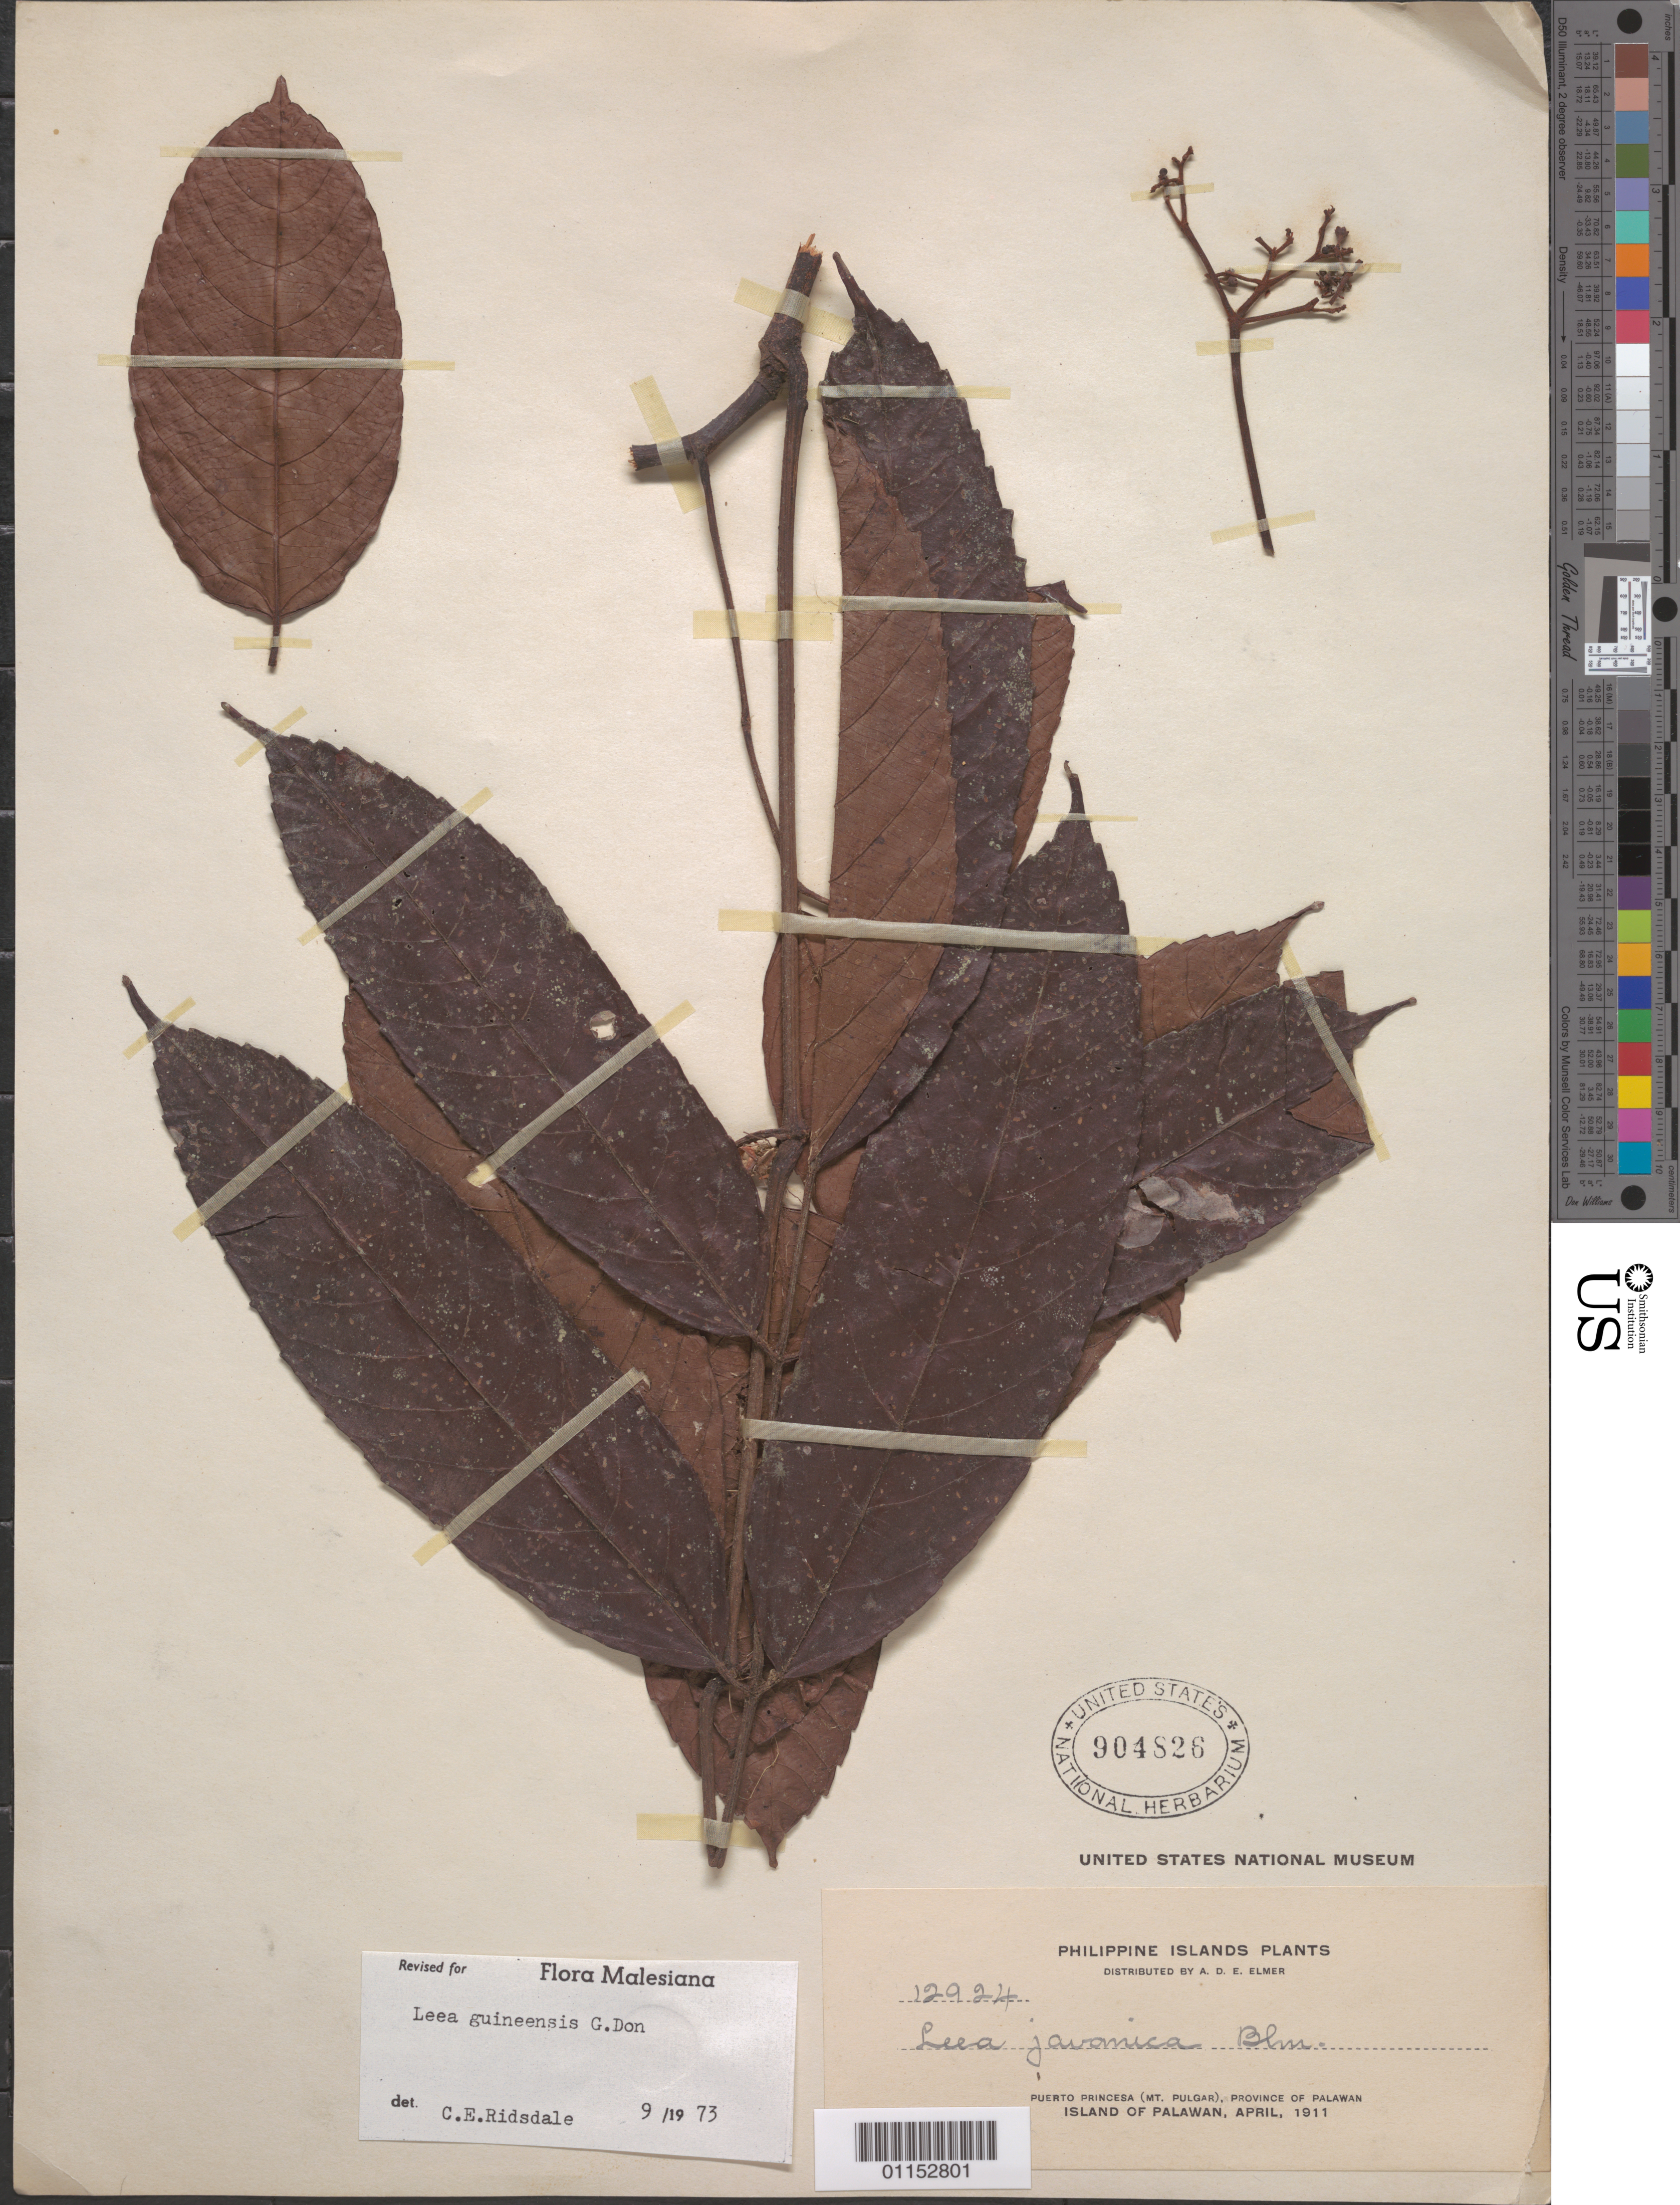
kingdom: Plantae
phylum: Tracheophyta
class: Magnoliopsida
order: Vitales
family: Vitaceae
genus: Leea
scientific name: Leea guineensis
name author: G. Don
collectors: A. D. E. Elmer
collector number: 12924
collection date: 1911-04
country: Philippines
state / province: Mimaropa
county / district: Palawan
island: Palawan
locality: Puerto Princesa, Mt Pulgar.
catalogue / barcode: US 904826